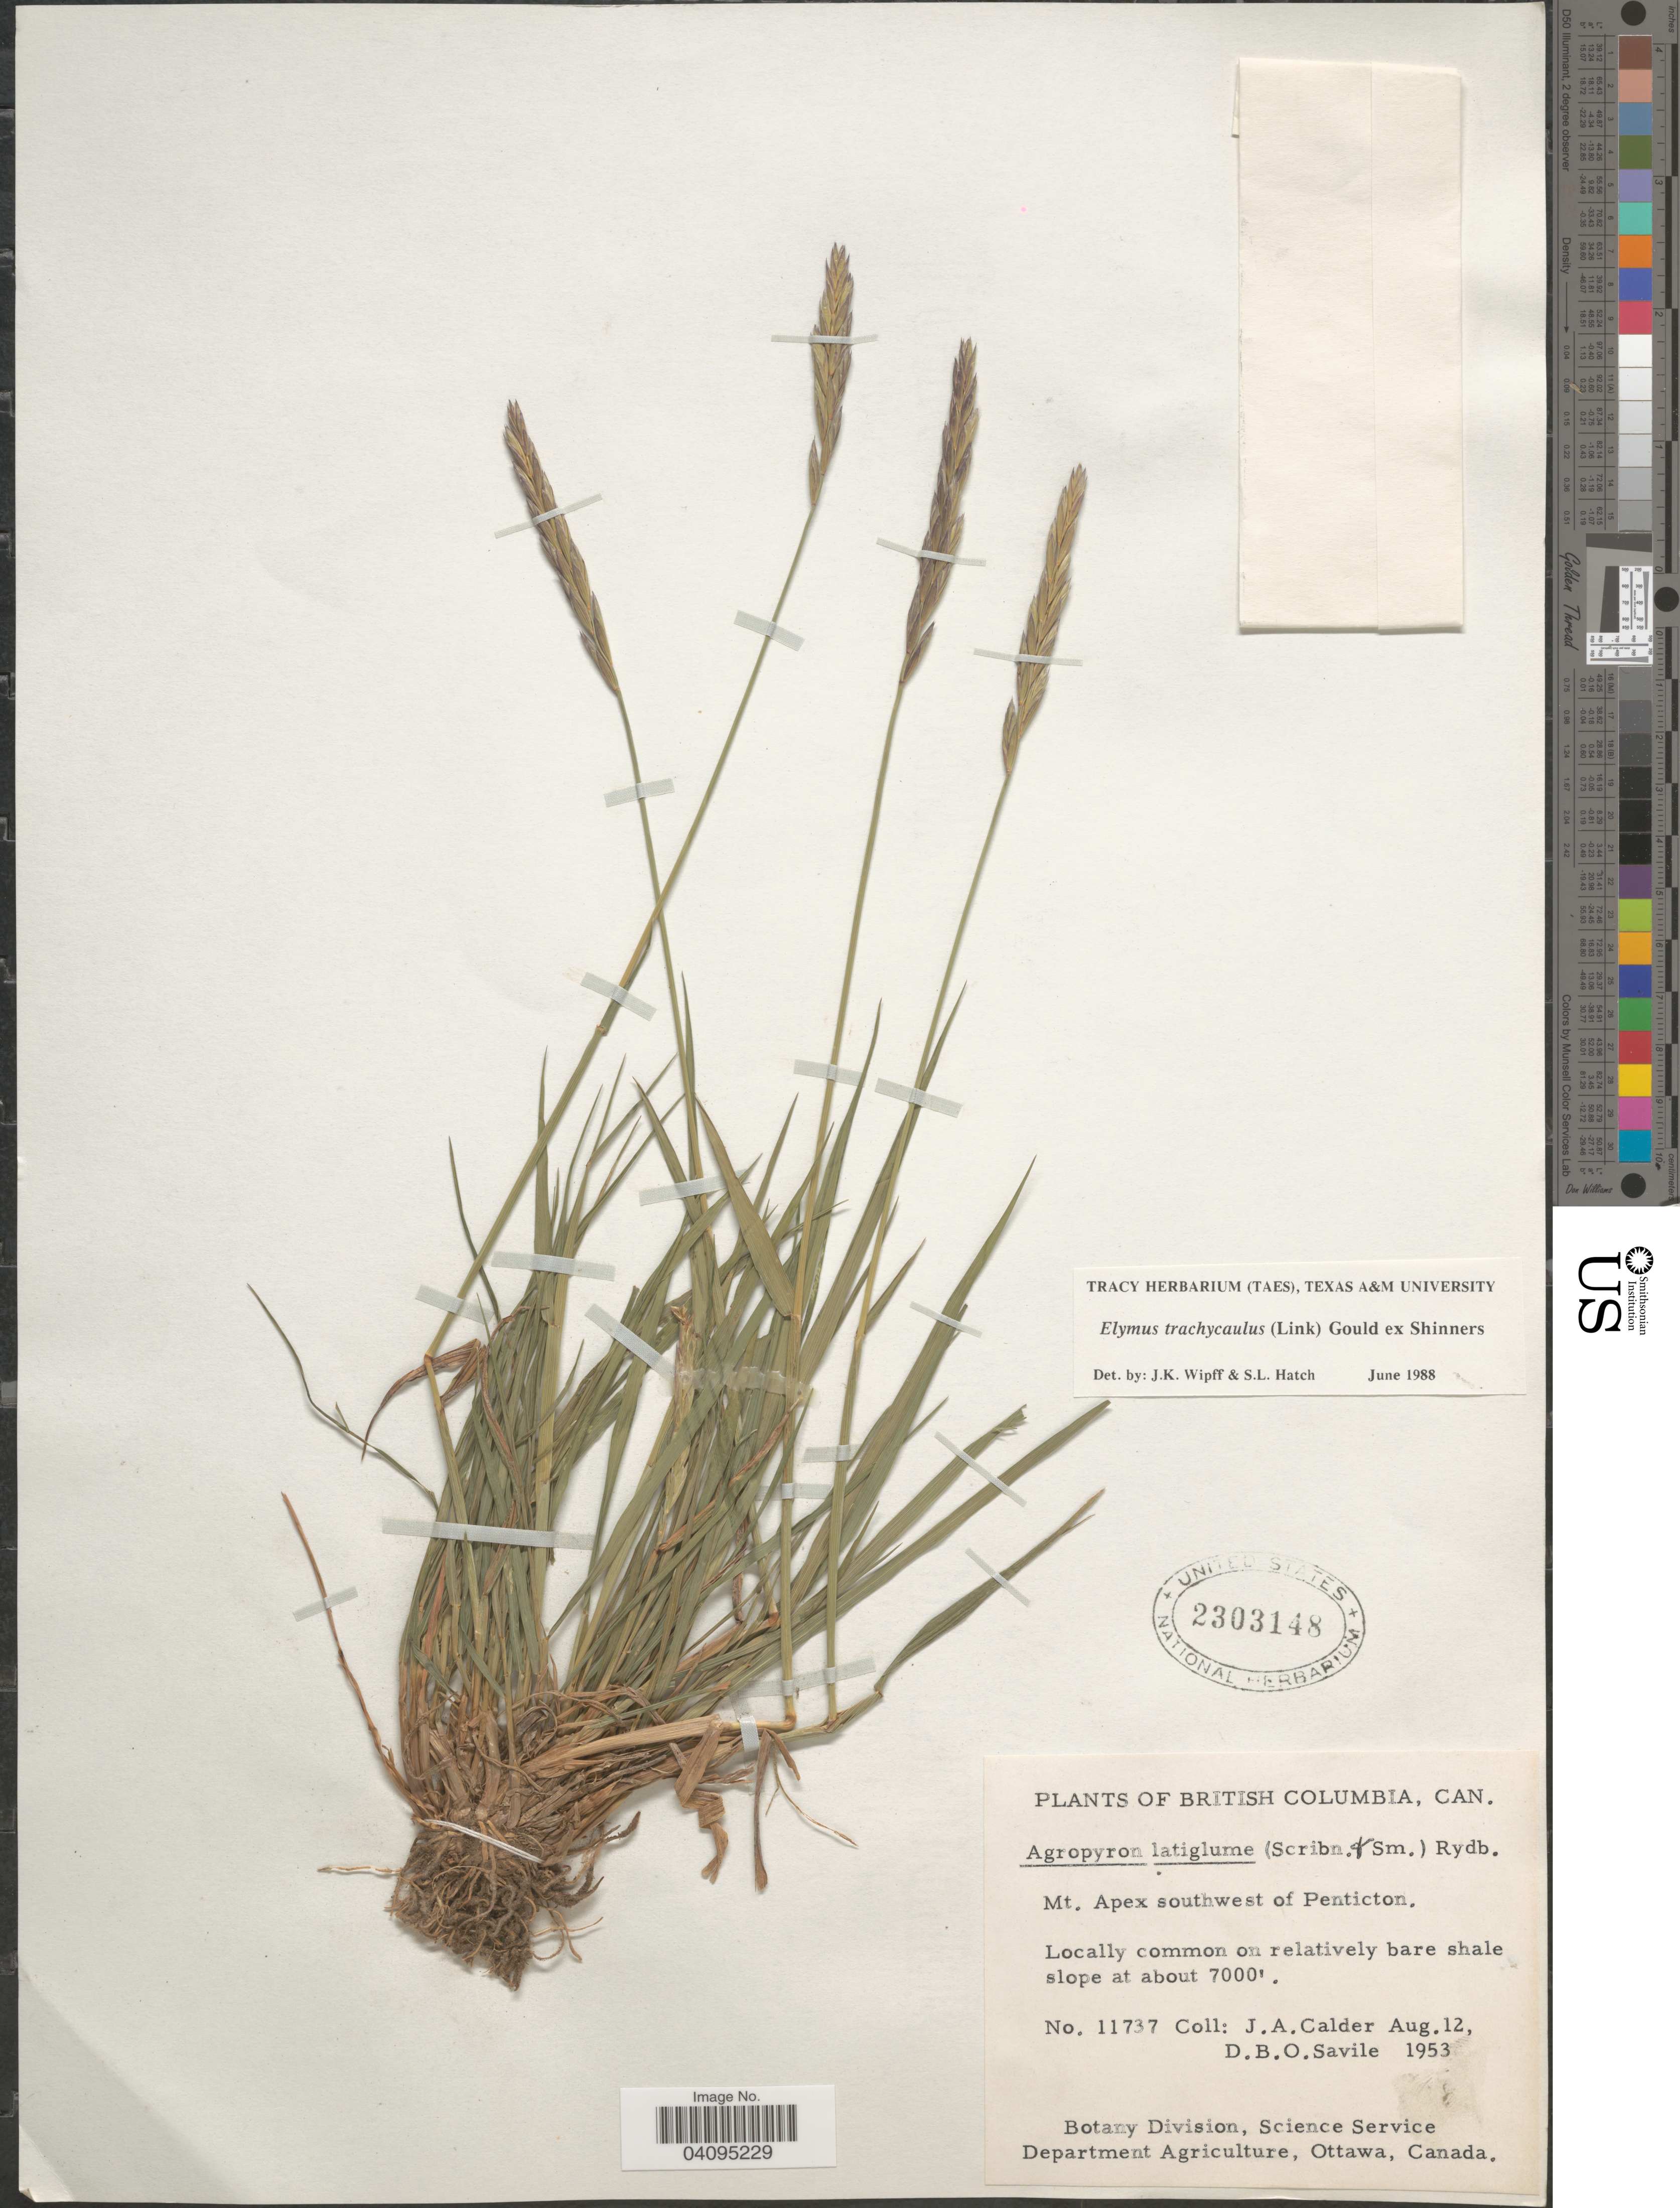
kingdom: Plantae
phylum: Tracheophyta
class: Liliopsida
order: Poales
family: Poaceae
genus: Elymus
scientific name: Elymus trachycaulus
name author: (Link) Gould ex Shinners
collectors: J. A. Calder & D. Savile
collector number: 11737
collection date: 1953-08-12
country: Canada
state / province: British Columbia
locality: Mt. Apex southwest of Penticton.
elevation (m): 2134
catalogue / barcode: US 2303148